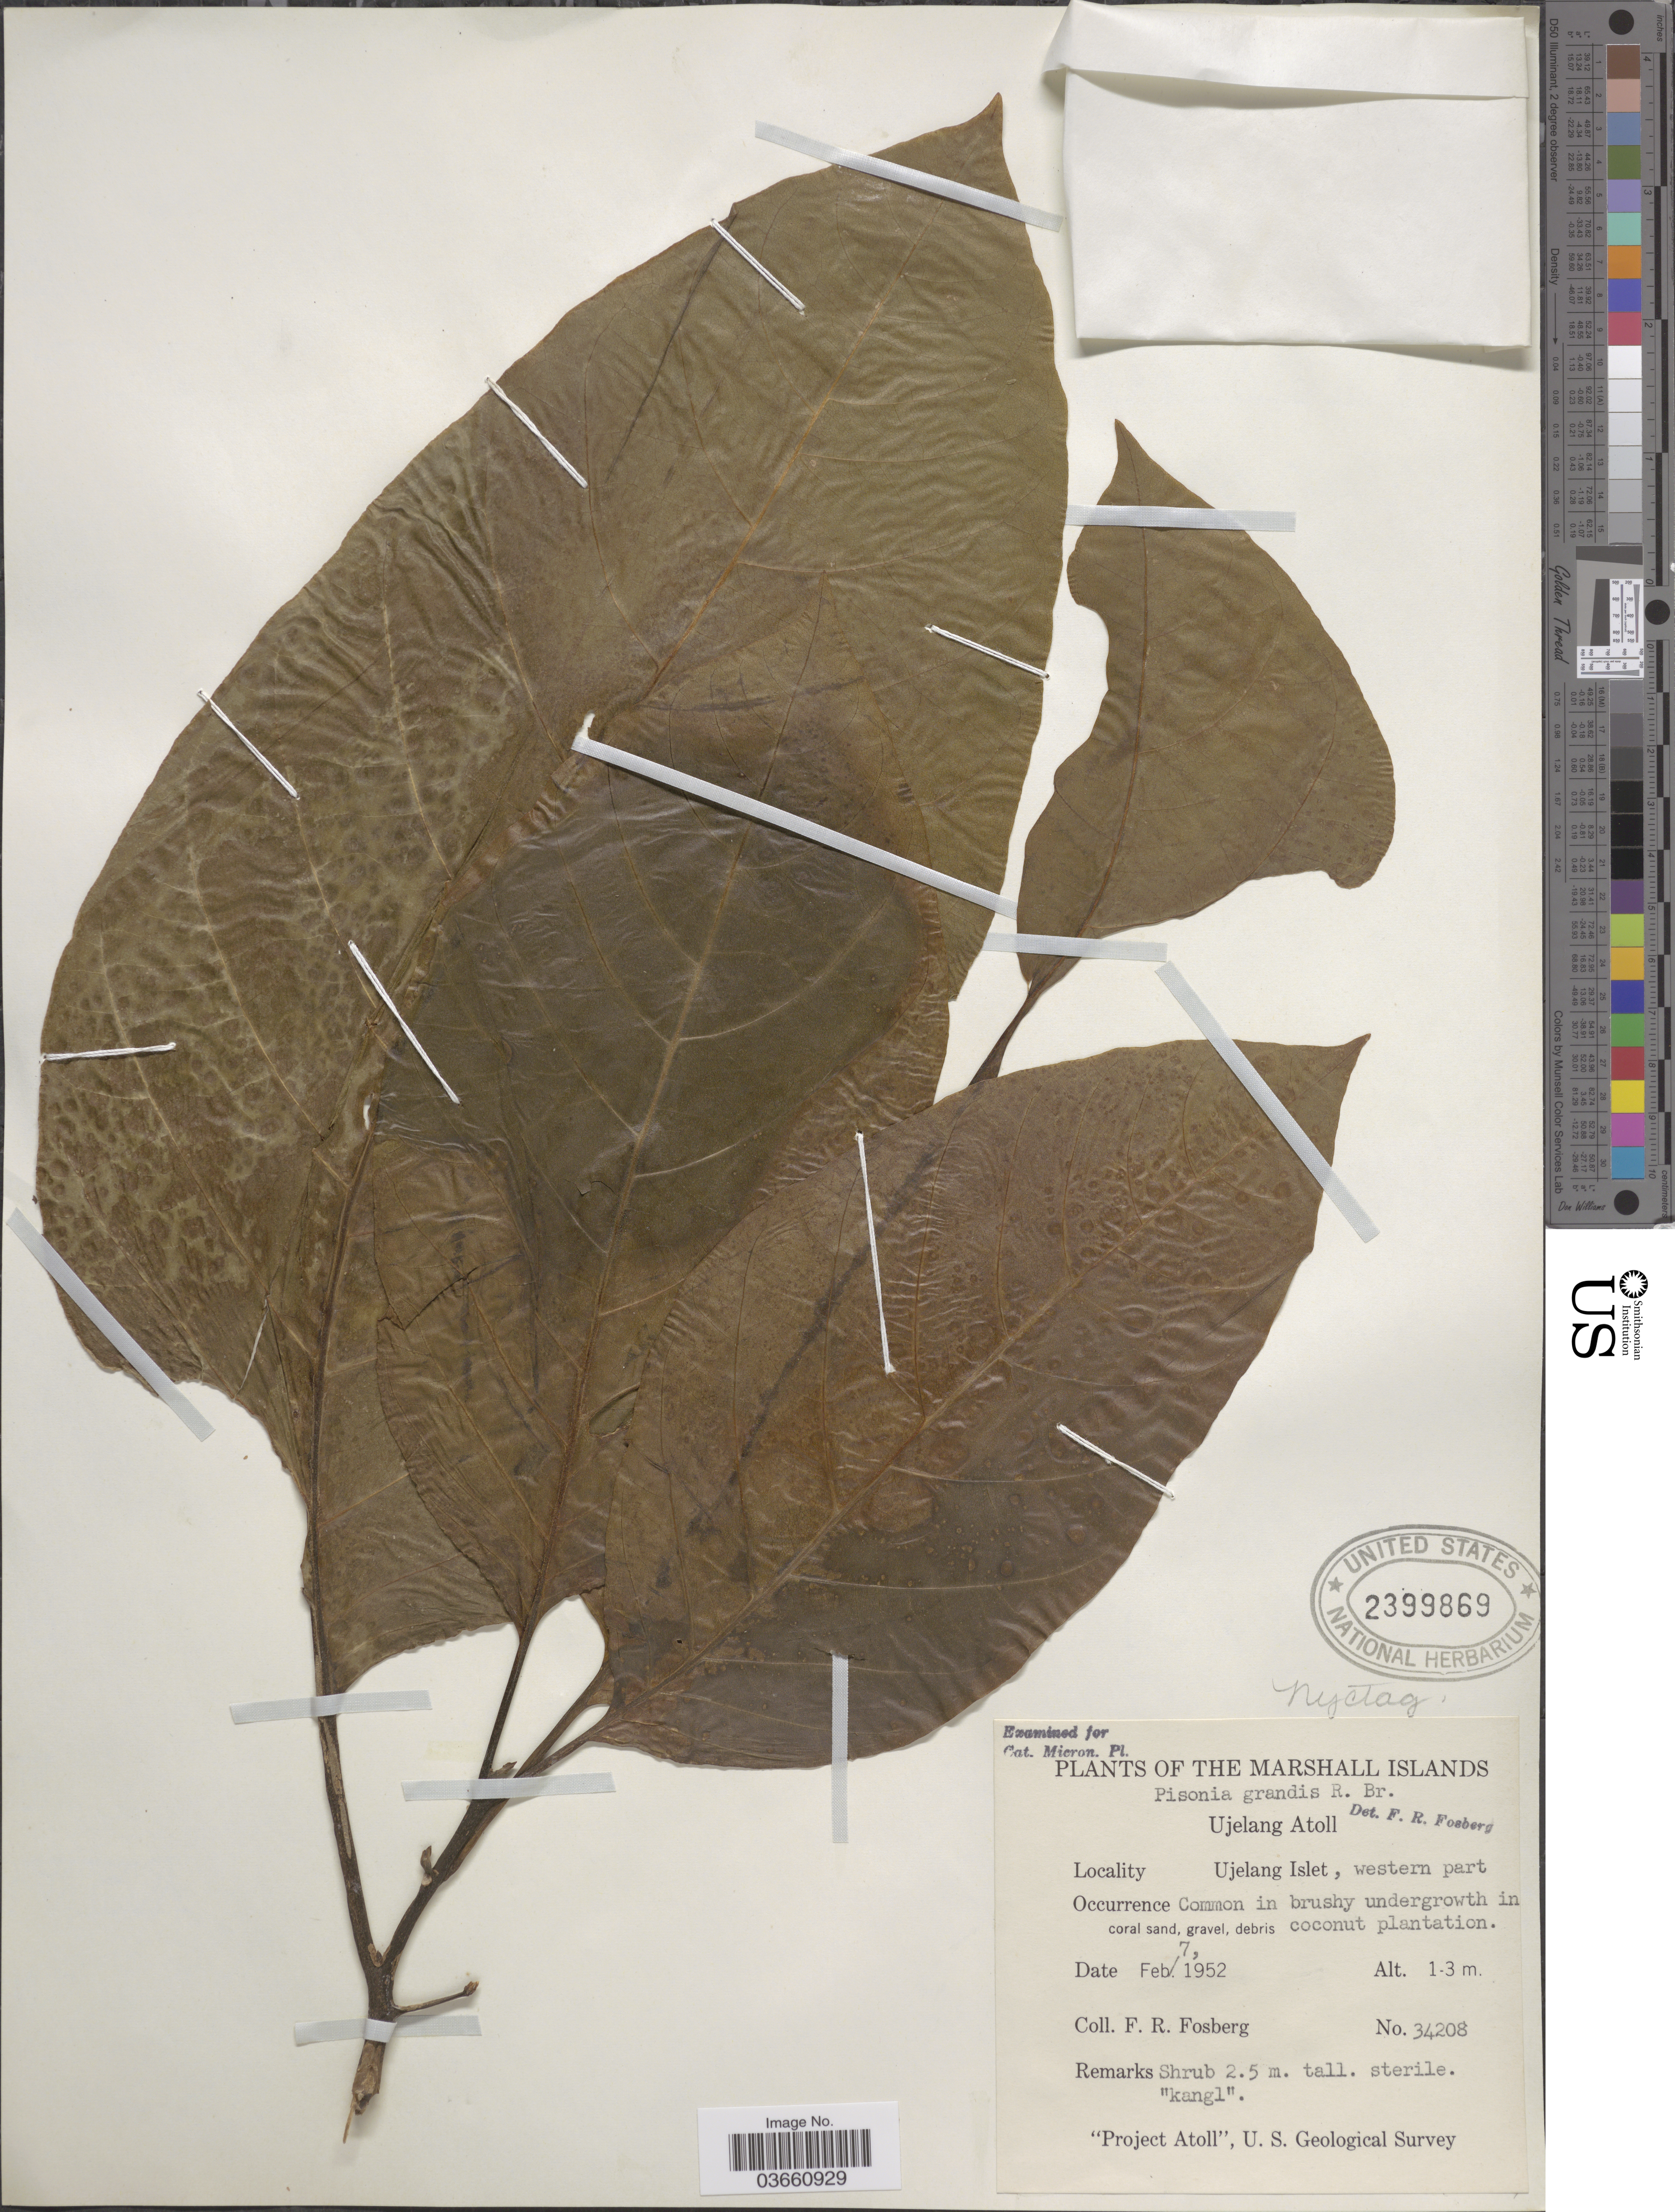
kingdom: Plantae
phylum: Tracheophyta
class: Magnoliopsida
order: Caryophyllales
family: Nyctaginaceae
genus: Pisonia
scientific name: Pisonia grandis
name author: R. Br.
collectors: F. R. Fosberg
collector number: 34208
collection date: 1952-02-07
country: Marshall Islands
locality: Ujelang Atoll. Ujelang Islet, western part.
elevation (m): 1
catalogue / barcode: US 2399869